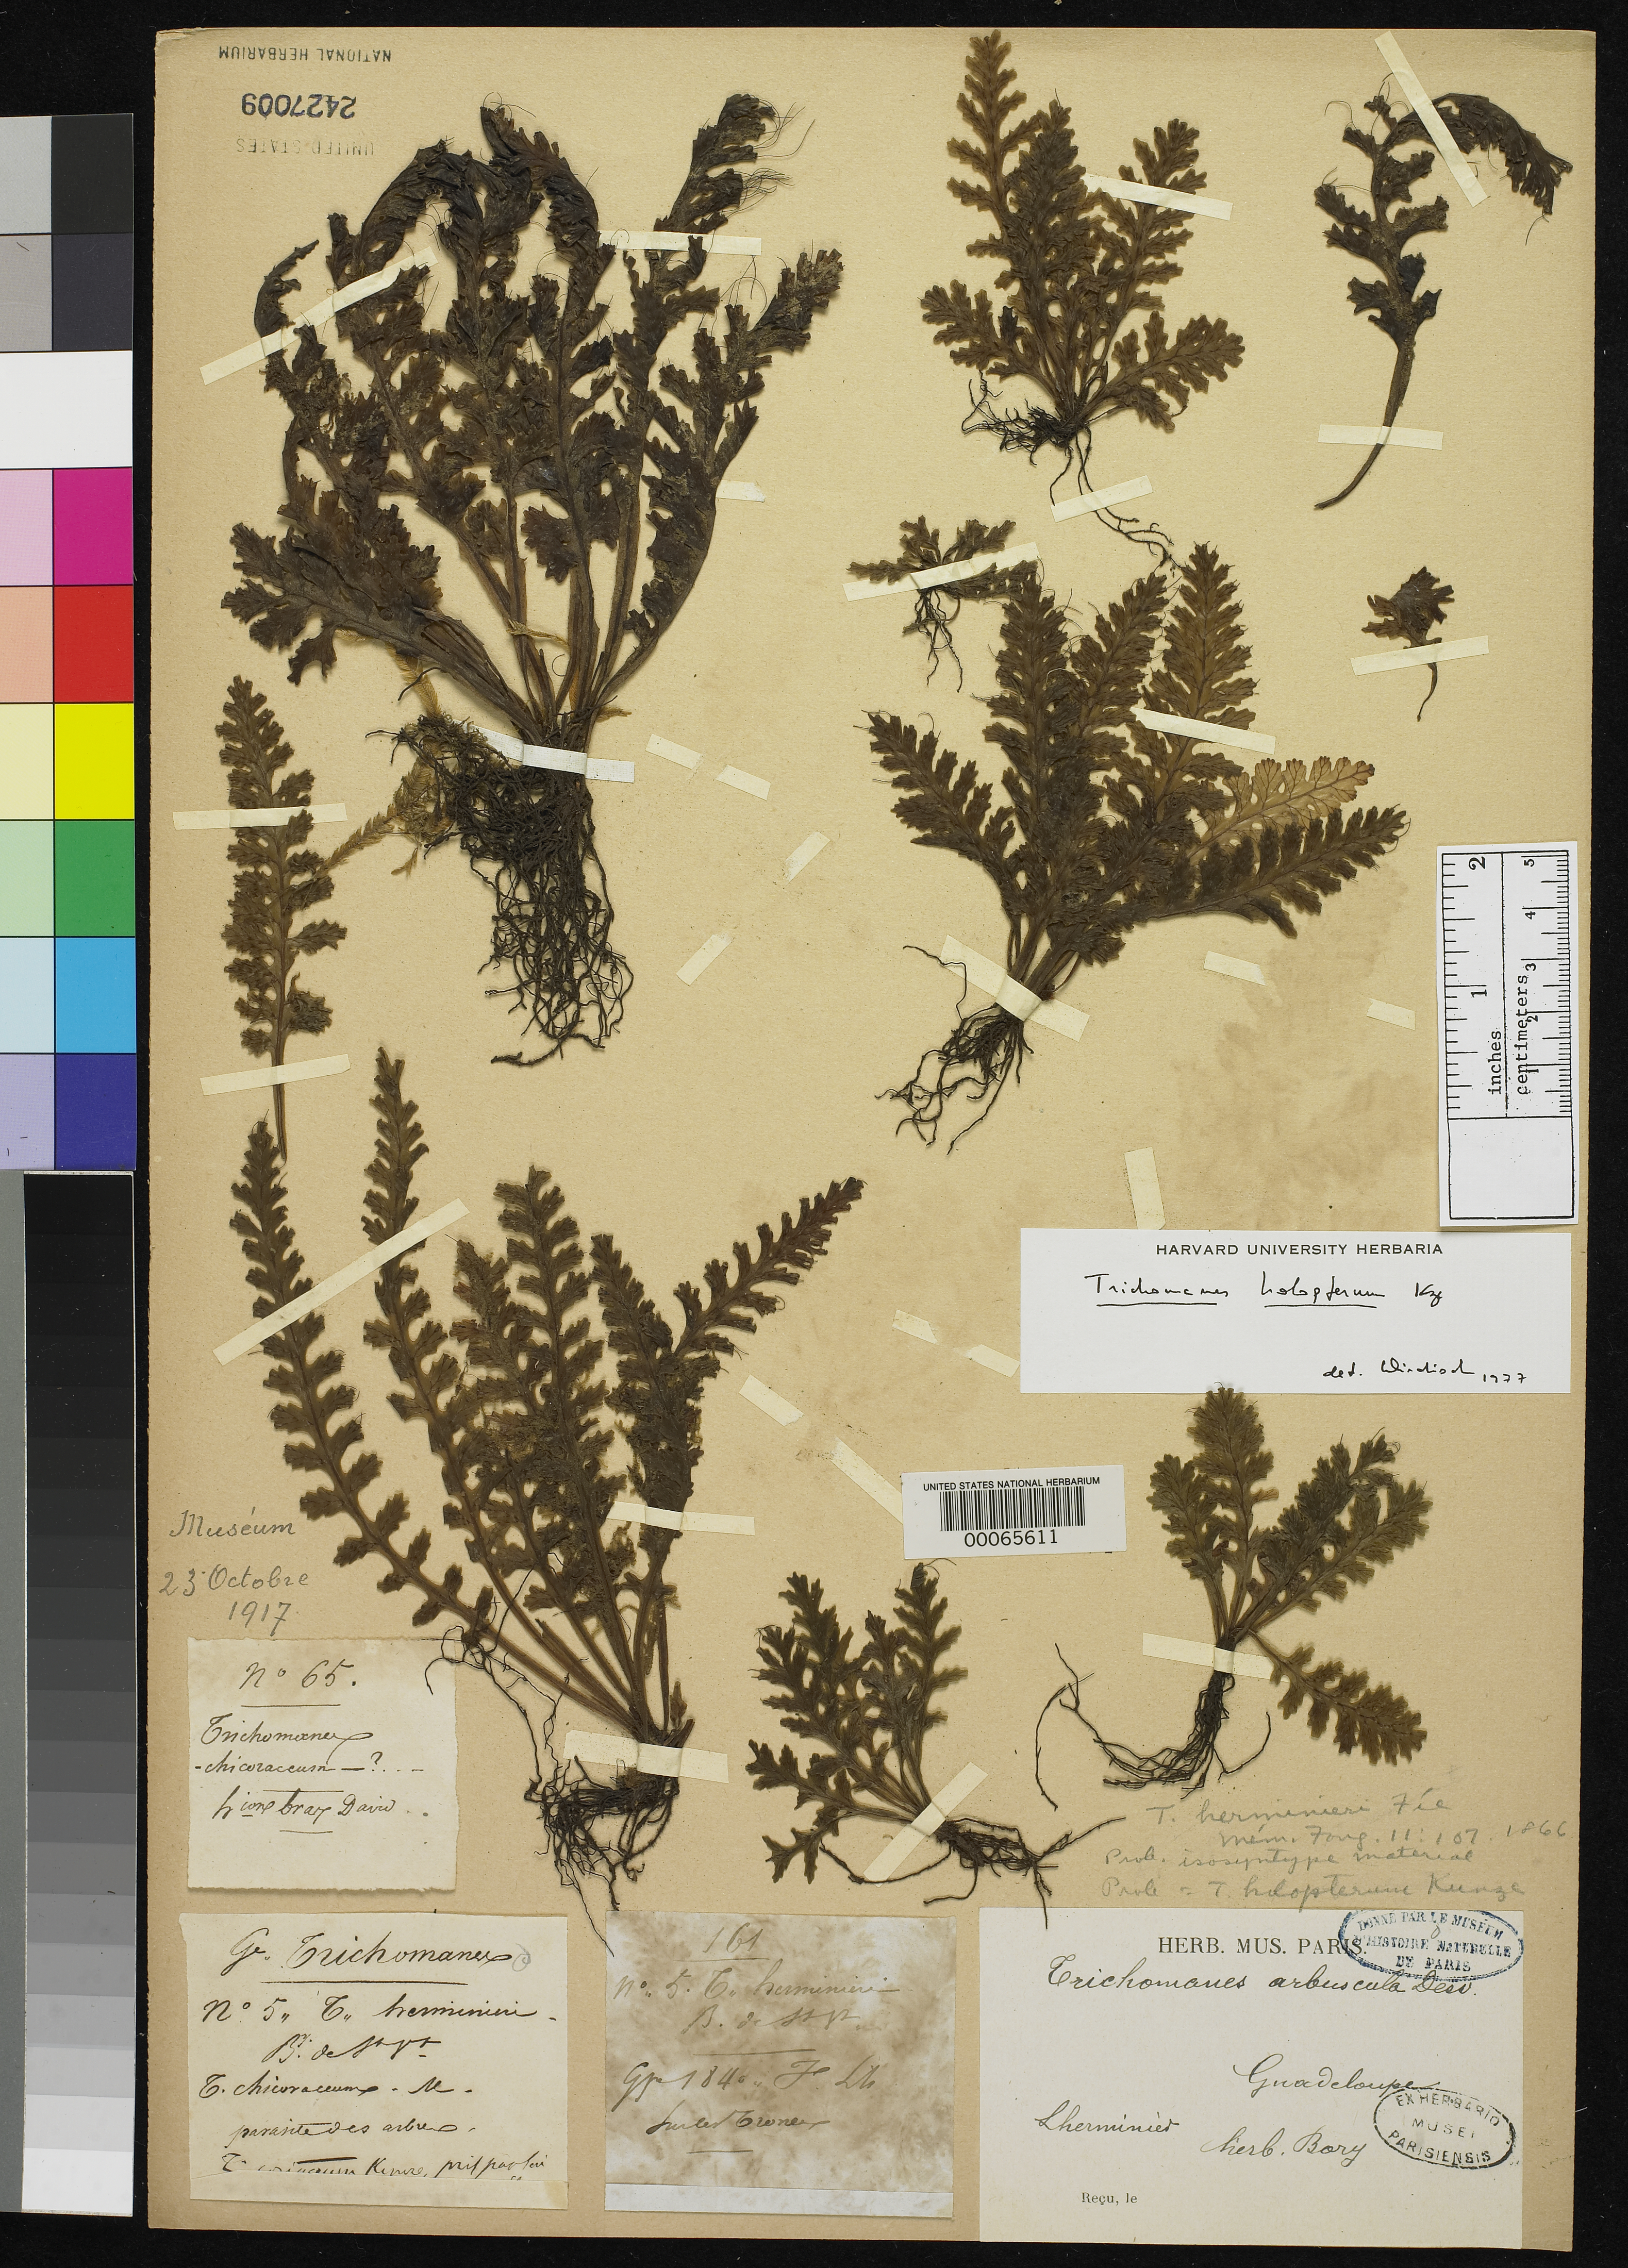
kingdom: Plantae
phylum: Tracheophyta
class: Polypodiopsida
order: Hymenophyllales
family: Hymenophyllaceae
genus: Trichomanes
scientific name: Trichomanes herminieri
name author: Fée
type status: Isosyntype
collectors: F. L'Herminier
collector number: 161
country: Guadeloupe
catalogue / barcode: US 2427009